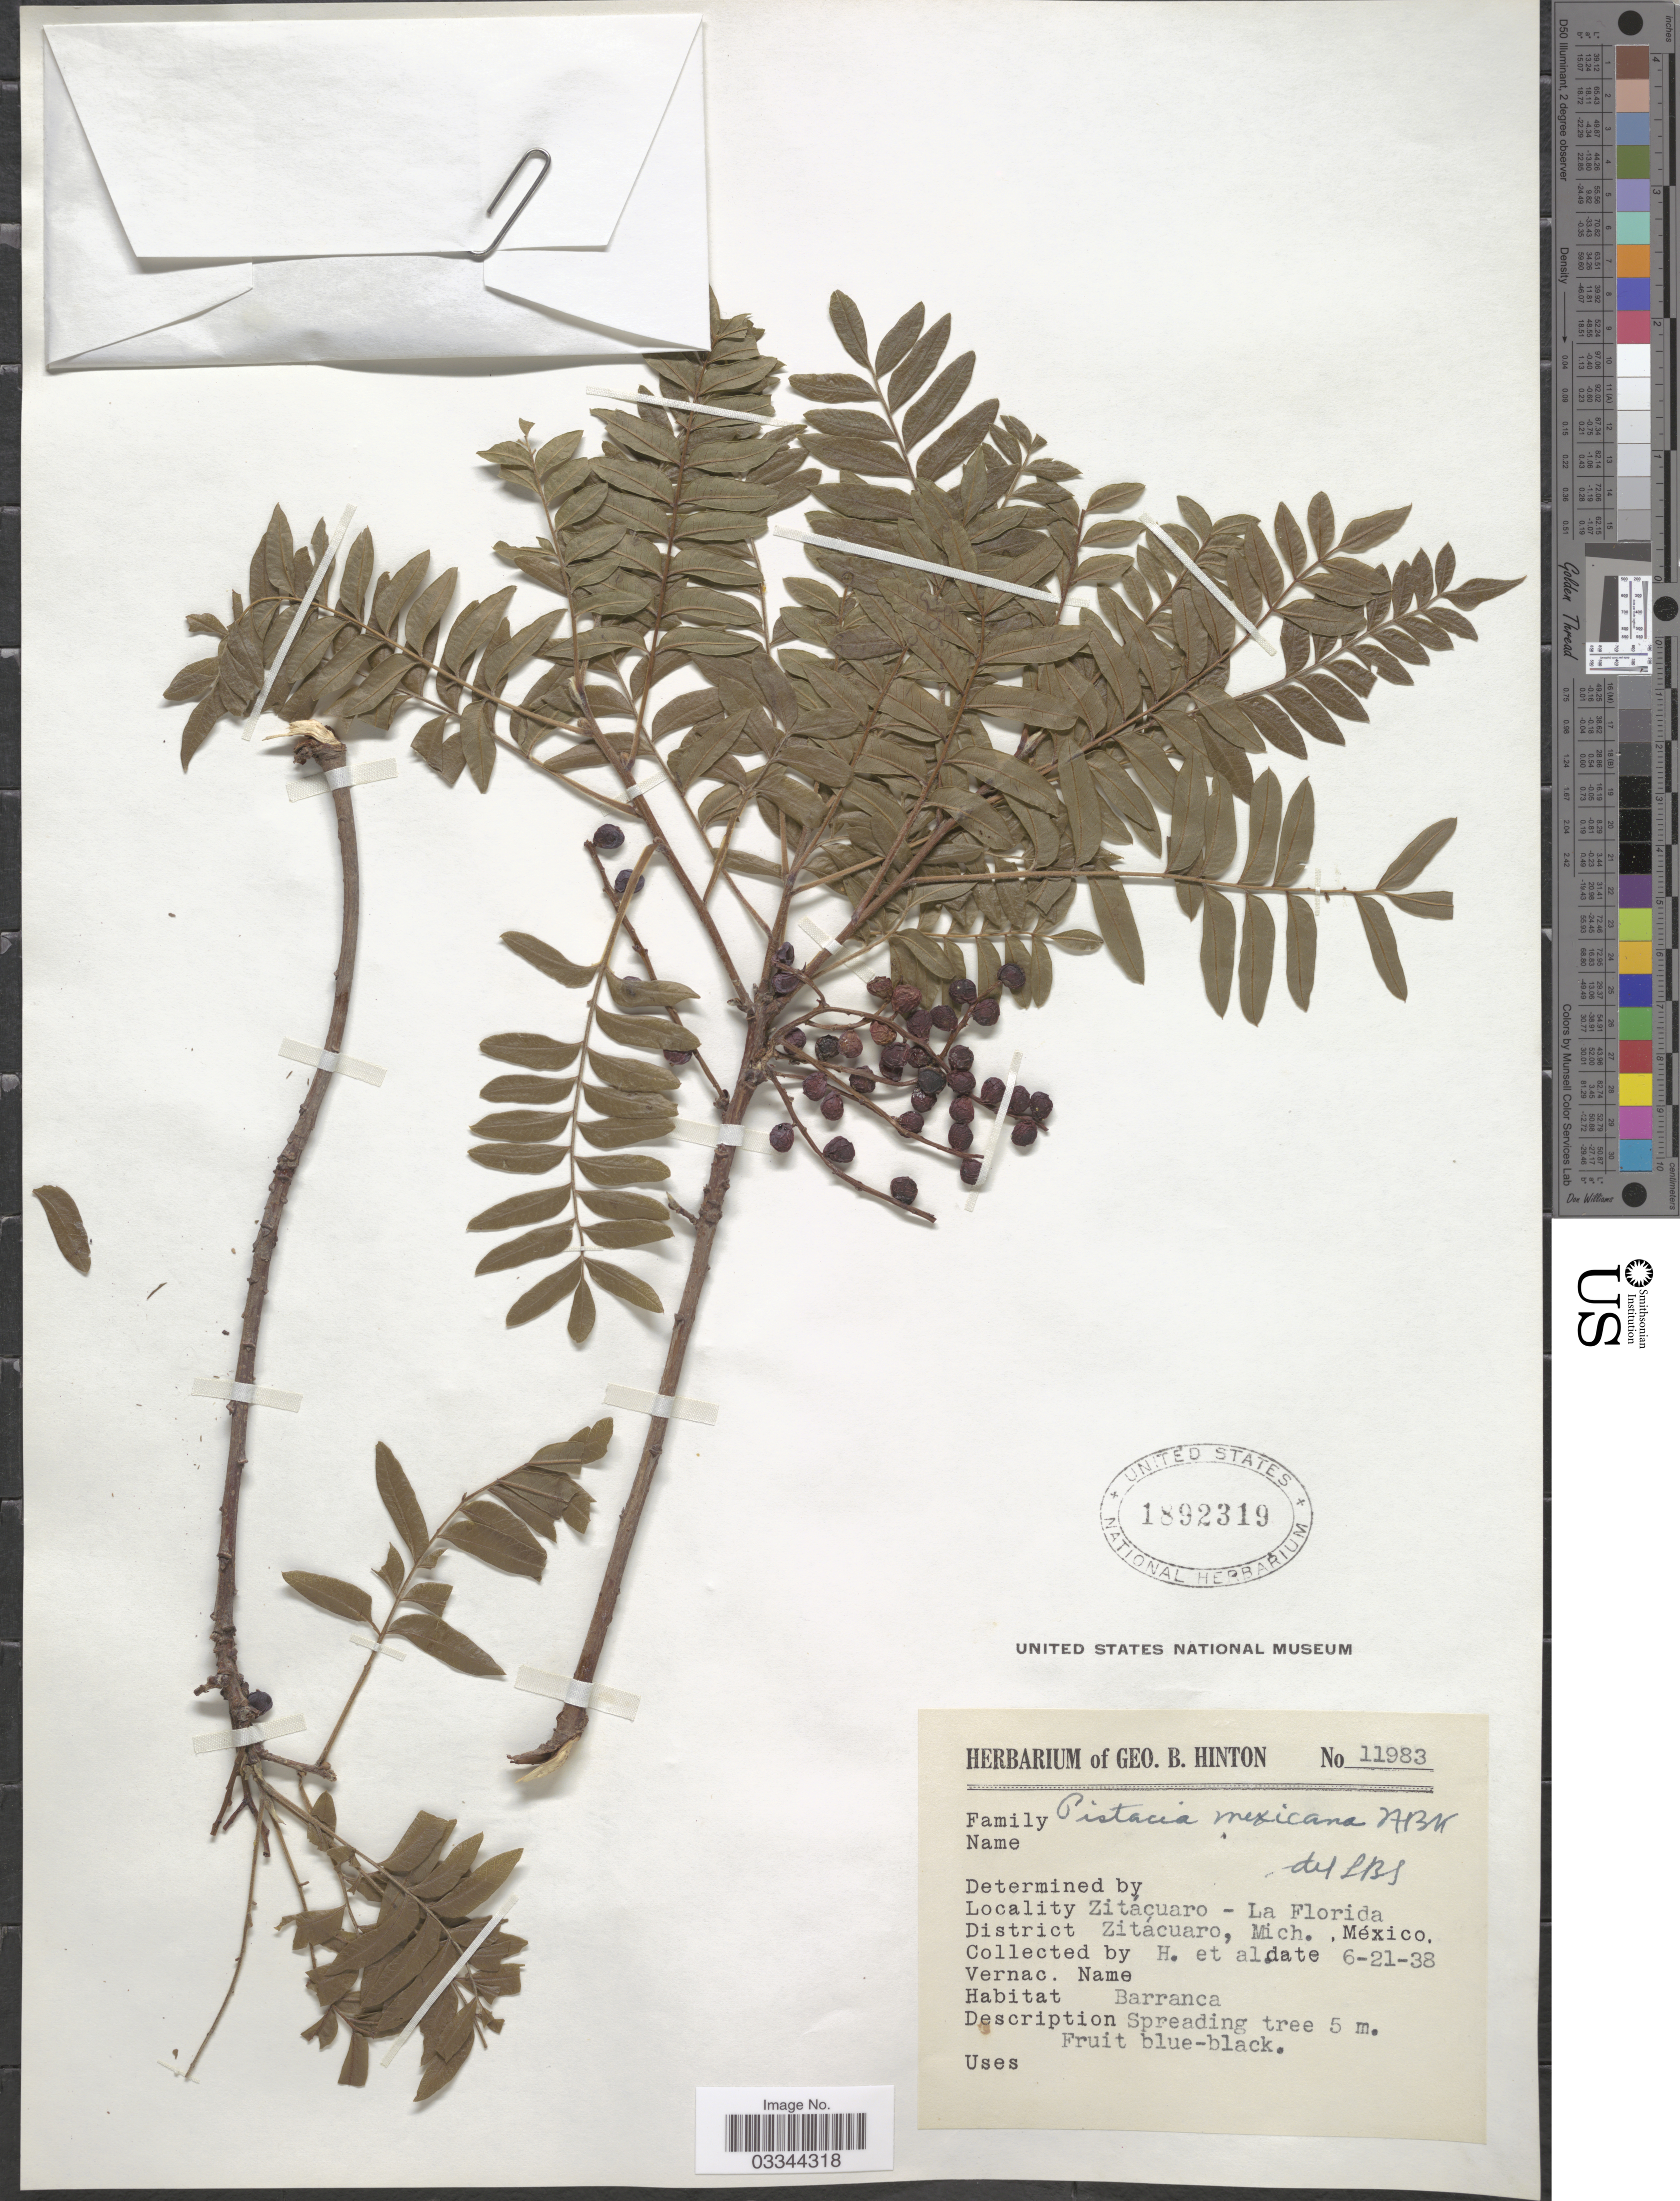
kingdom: Plantae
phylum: Tracheophyta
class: Magnoliopsida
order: Sapindales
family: Anacardiaceae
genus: Pistacia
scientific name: Pistacia mexicana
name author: Kunth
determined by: Mitchell, J. D.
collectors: G. B. Hinton & et al.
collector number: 11983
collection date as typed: Transcribed d/m/y: 21/6/38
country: Mexico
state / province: Michoacán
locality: Zitácuaro - La Florida. District Zitácuaro.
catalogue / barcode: US 1892319